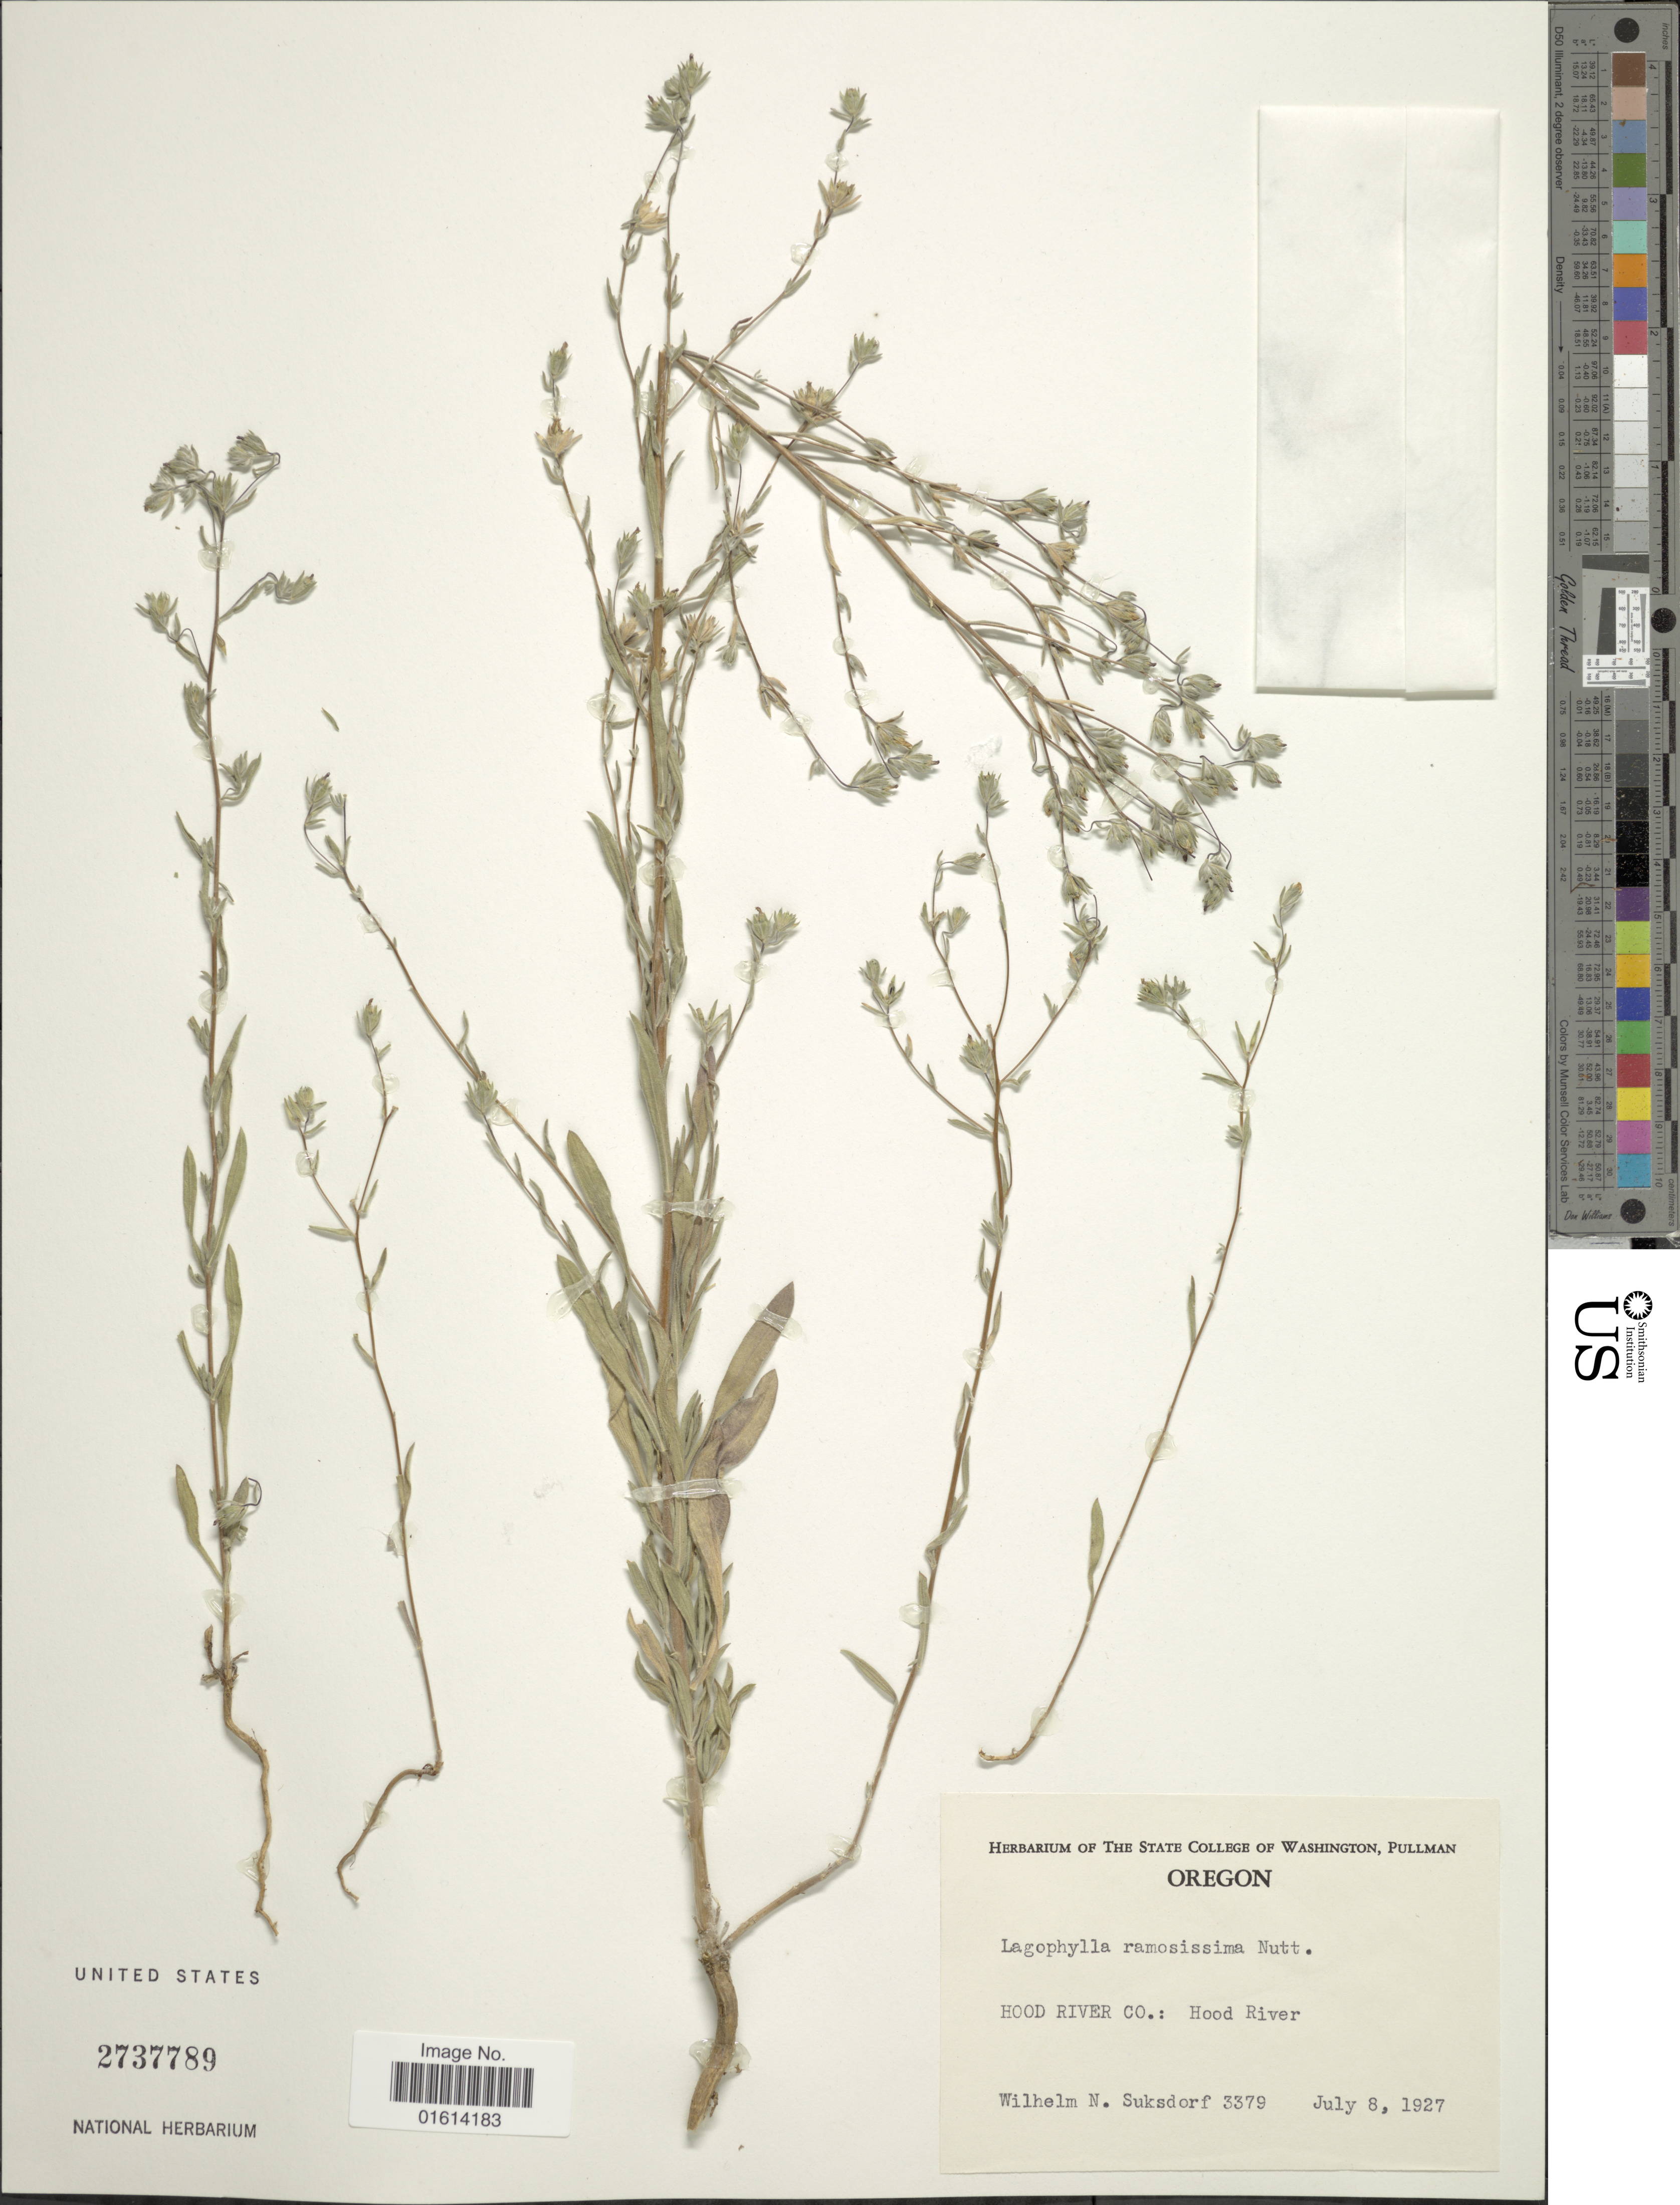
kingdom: Plantae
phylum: Tracheophyta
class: Magnoliopsida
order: Asterales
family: Asteraceae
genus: Lagophylla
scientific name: Lagophylla ramosissima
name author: Nutt.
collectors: W. N. Suksdorf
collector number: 3379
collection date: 1927-07-08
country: United States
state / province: Oregon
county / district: Hood River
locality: Hood River Co., Hood River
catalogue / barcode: US 2737789